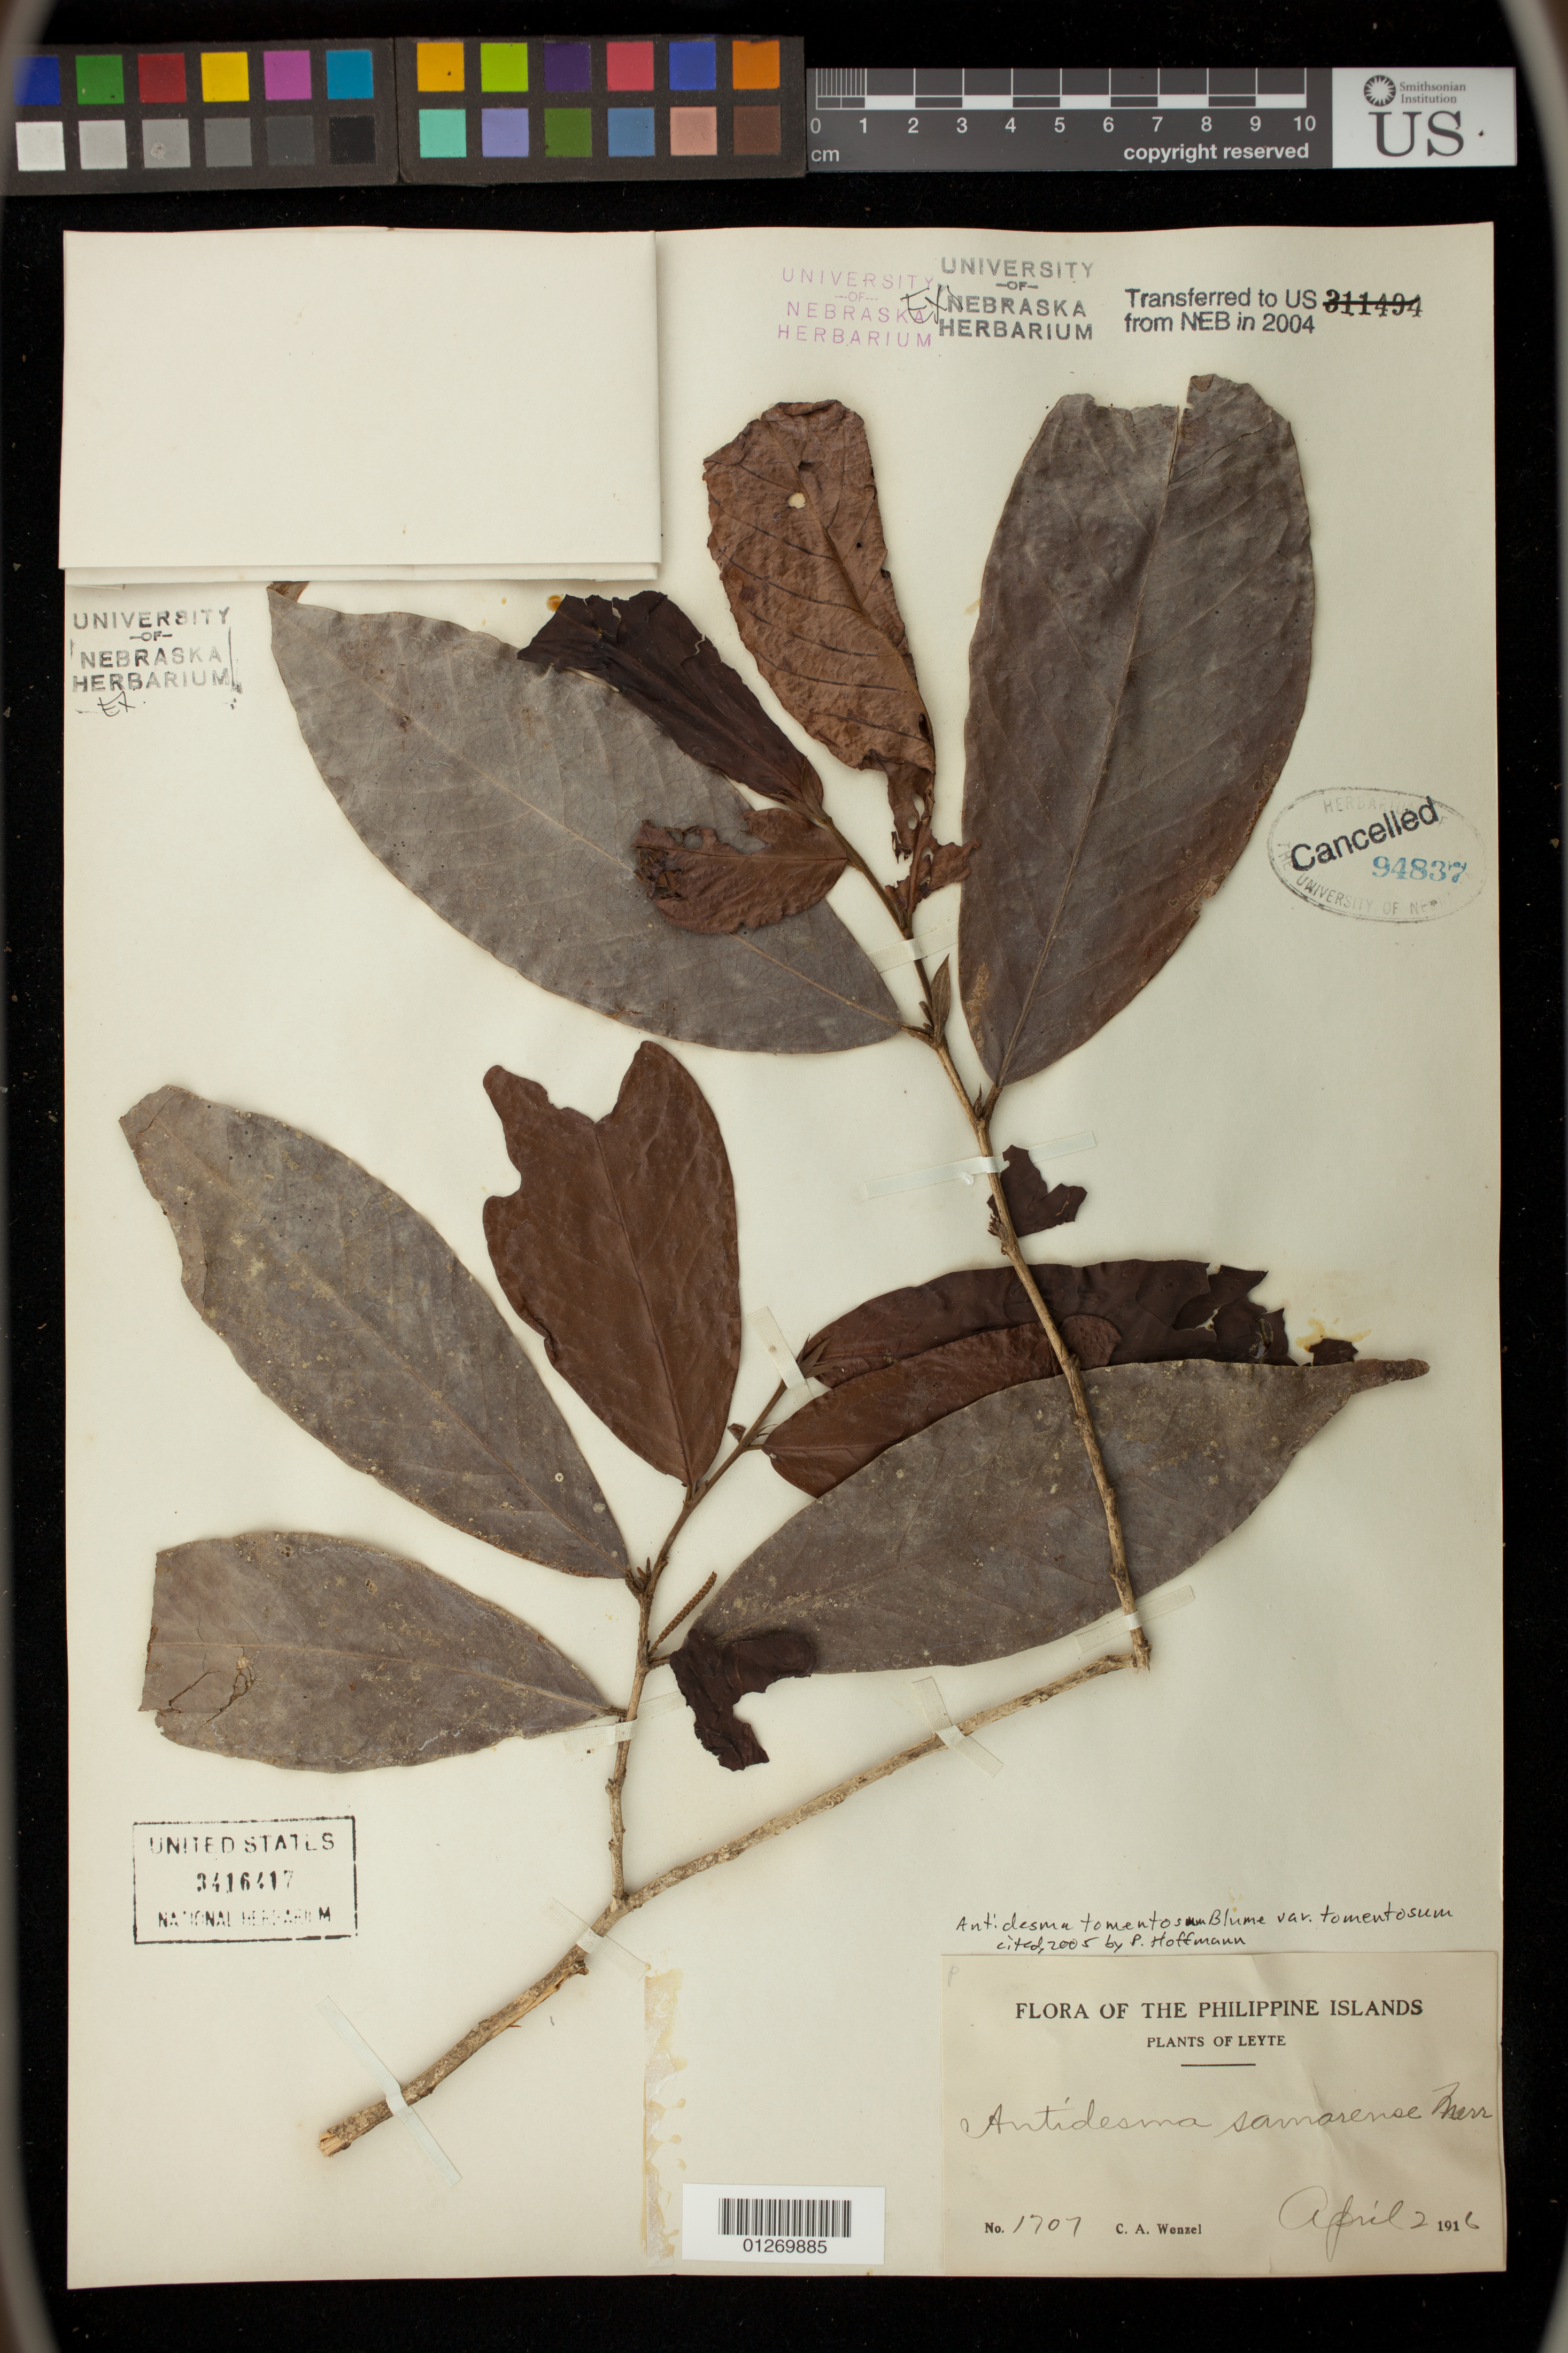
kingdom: Plantae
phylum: Tracheophyta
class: Magnoliopsida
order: Malpighiales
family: Phyllanthaceae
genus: Antidesma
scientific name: Antidesma tomentosum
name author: Blume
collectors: C. Wenzel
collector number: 1707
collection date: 1916-04-02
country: Philippines